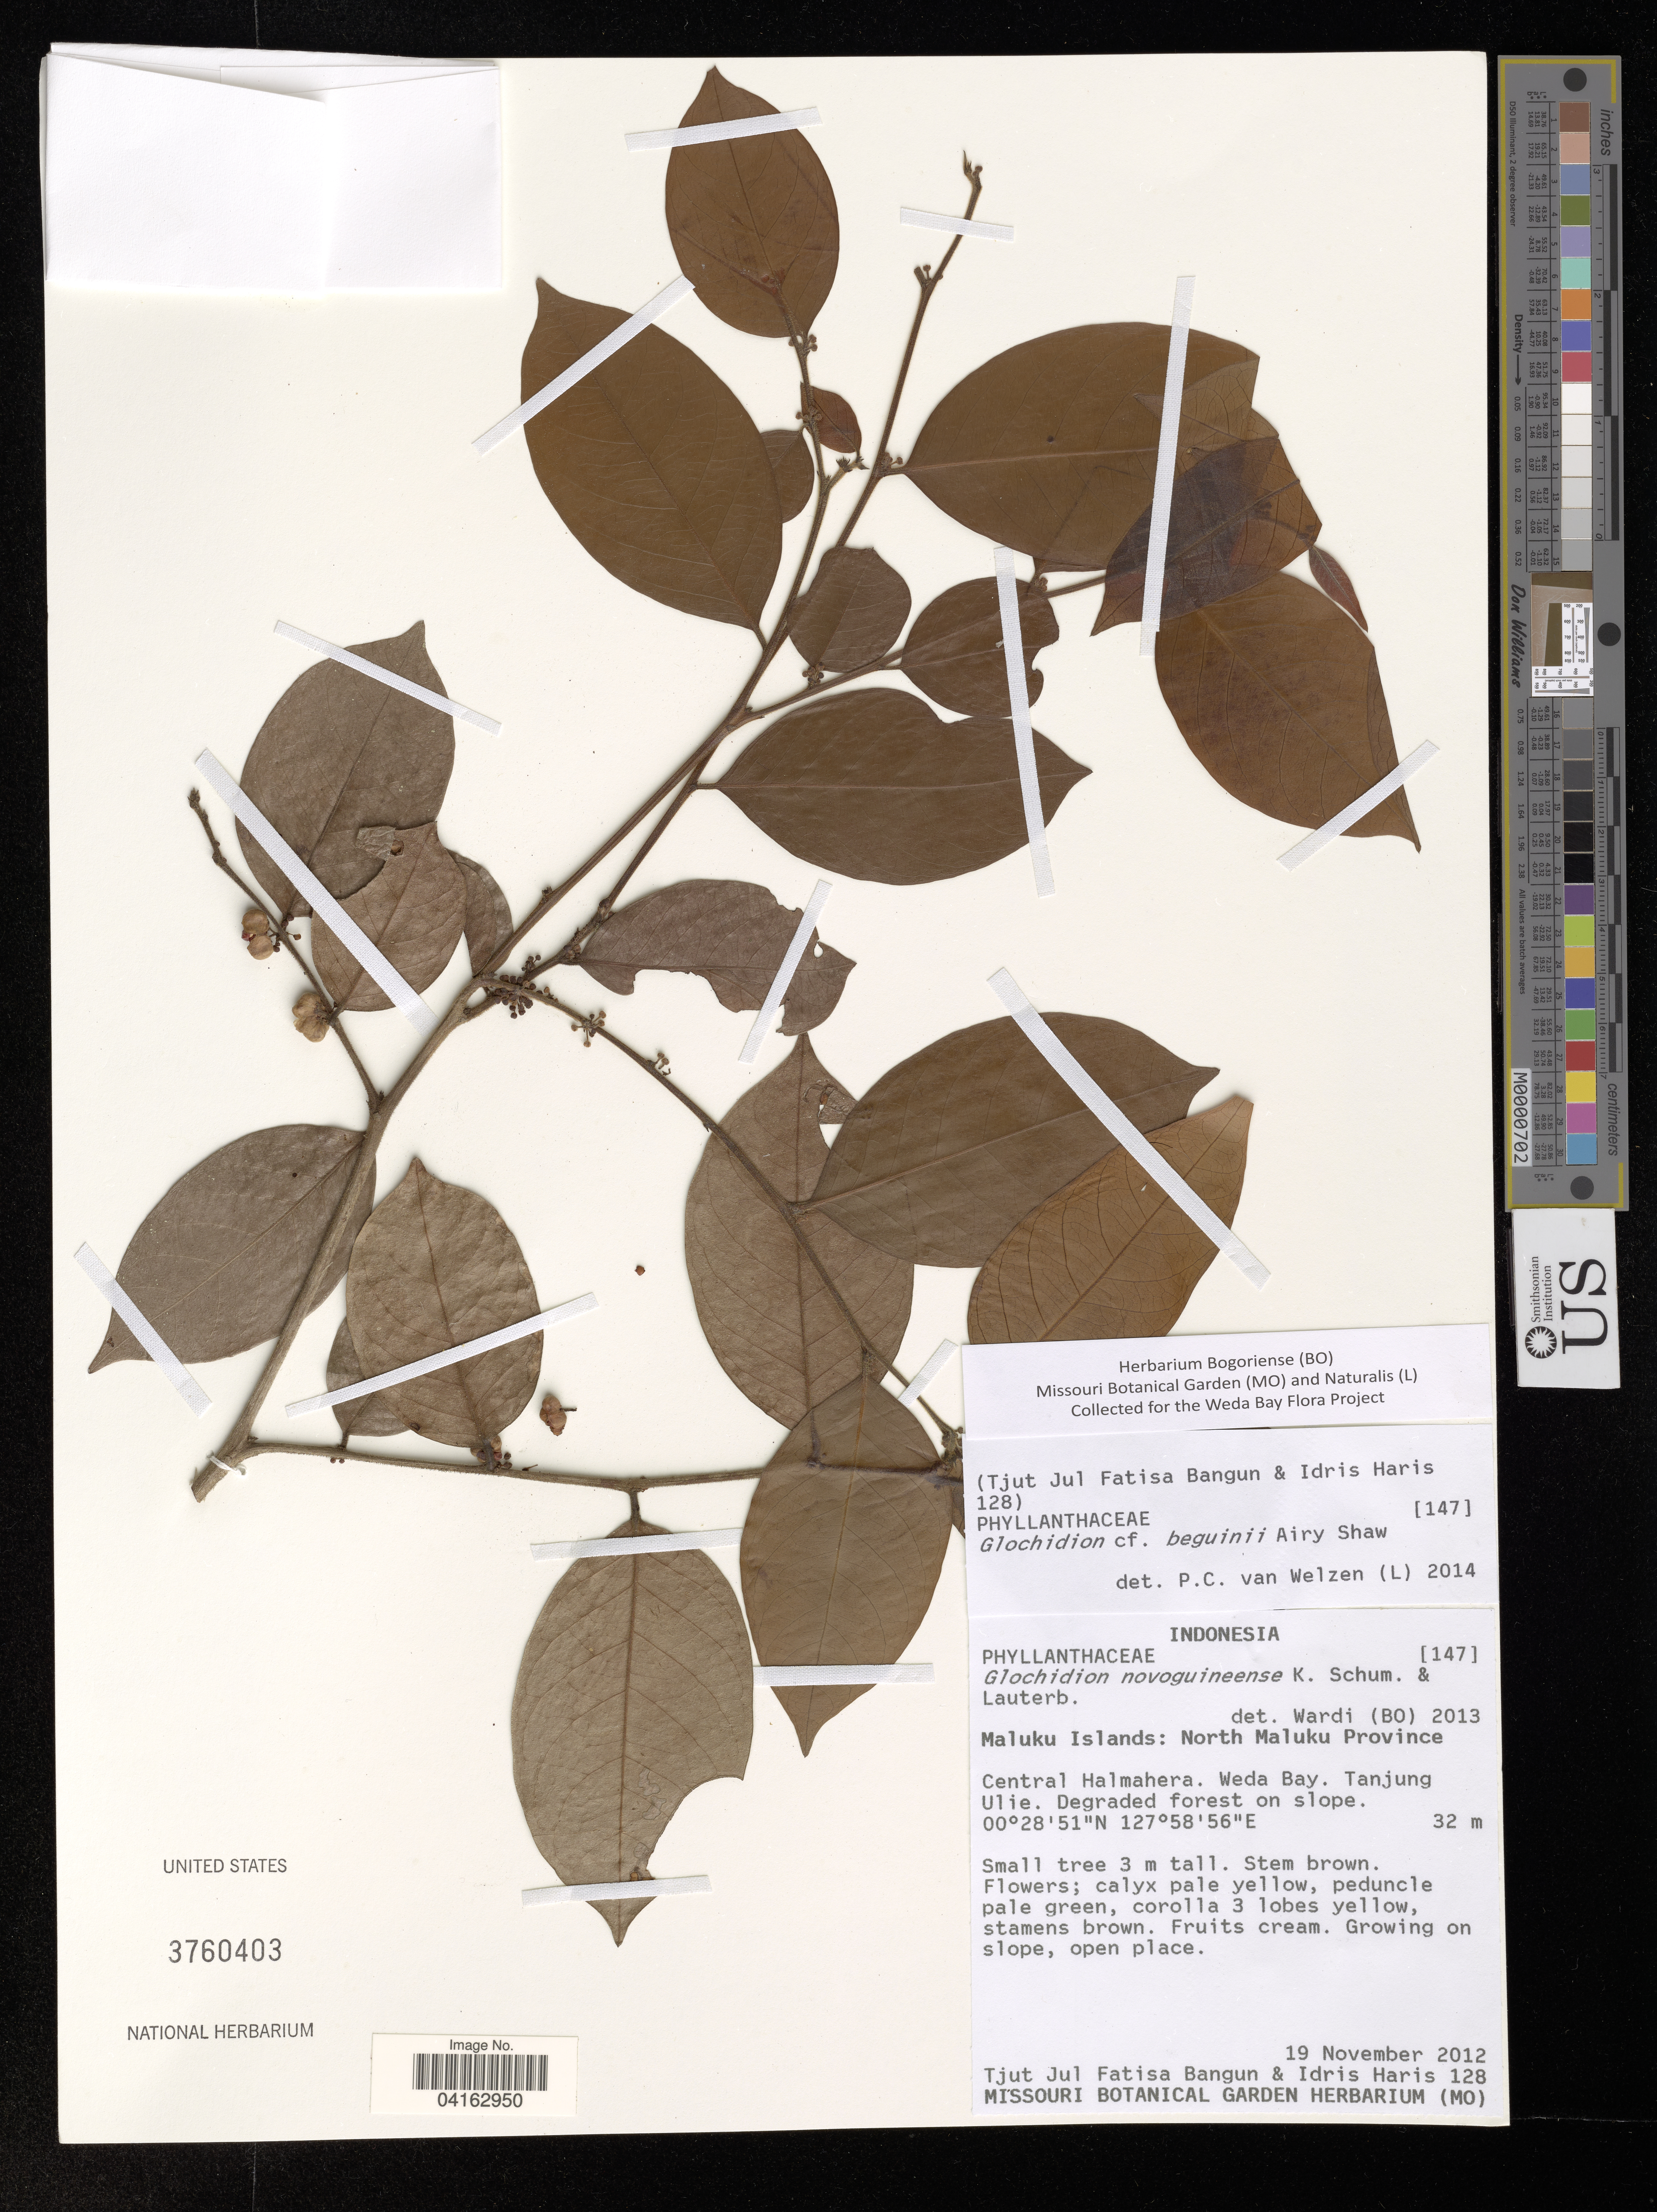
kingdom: Plantae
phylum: Tracheophyta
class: Magnoliopsida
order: Malpighiales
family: Phyllanthaceae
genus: Glochidion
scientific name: Glochidion beguinii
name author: Airy Shaw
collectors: T. Bangun & I. Haris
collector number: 128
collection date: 2012-11-19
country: Indonesia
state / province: Maluku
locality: Maluku Islands: North Maluku Province. Central Halmahera. Weda Bay. Tanjung Ulie.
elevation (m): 32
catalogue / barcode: US 3760403